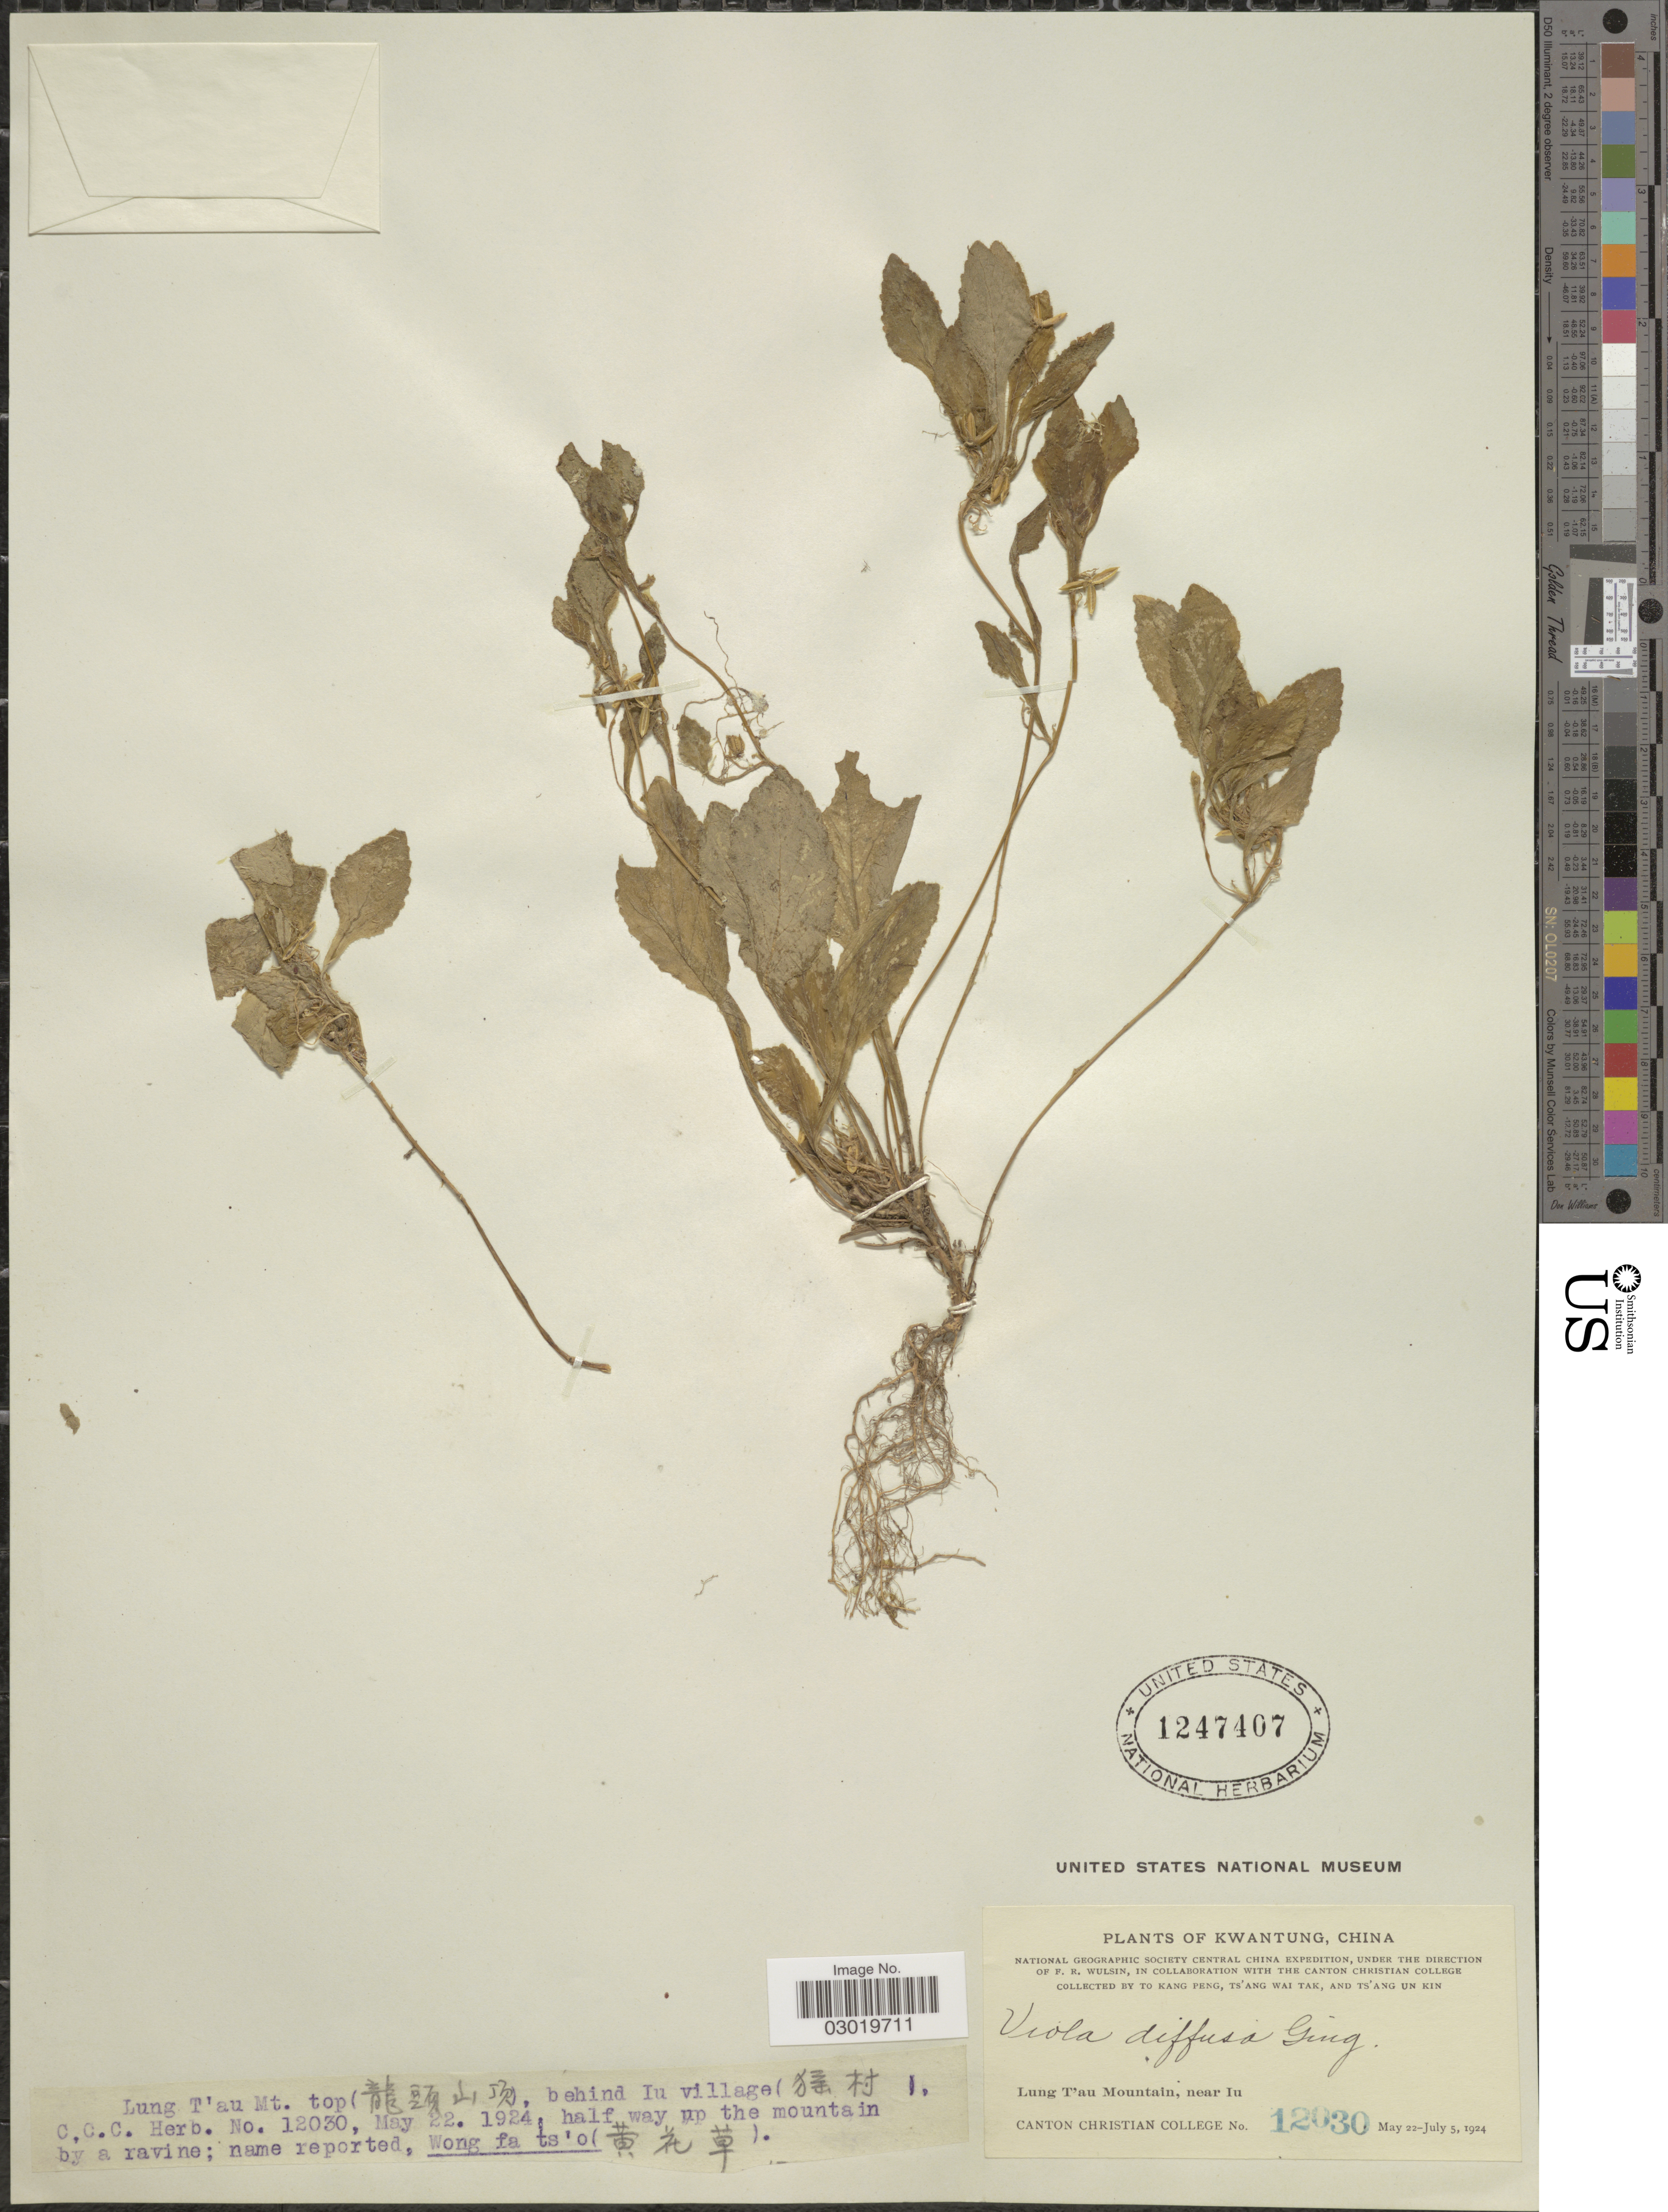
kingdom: Plantae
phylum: Tracheophyta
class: Magnoliopsida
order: Malpighiales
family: Violaceae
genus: Viola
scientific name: Viola diffusa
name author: Ging.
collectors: K. Peng, W. T. Tsang & Ts' Ang Un Kin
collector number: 12030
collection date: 1924-05-22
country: China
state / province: Guangdong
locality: Kwangtung. Lung T'au Mountain, near Iu.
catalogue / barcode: US 1247407